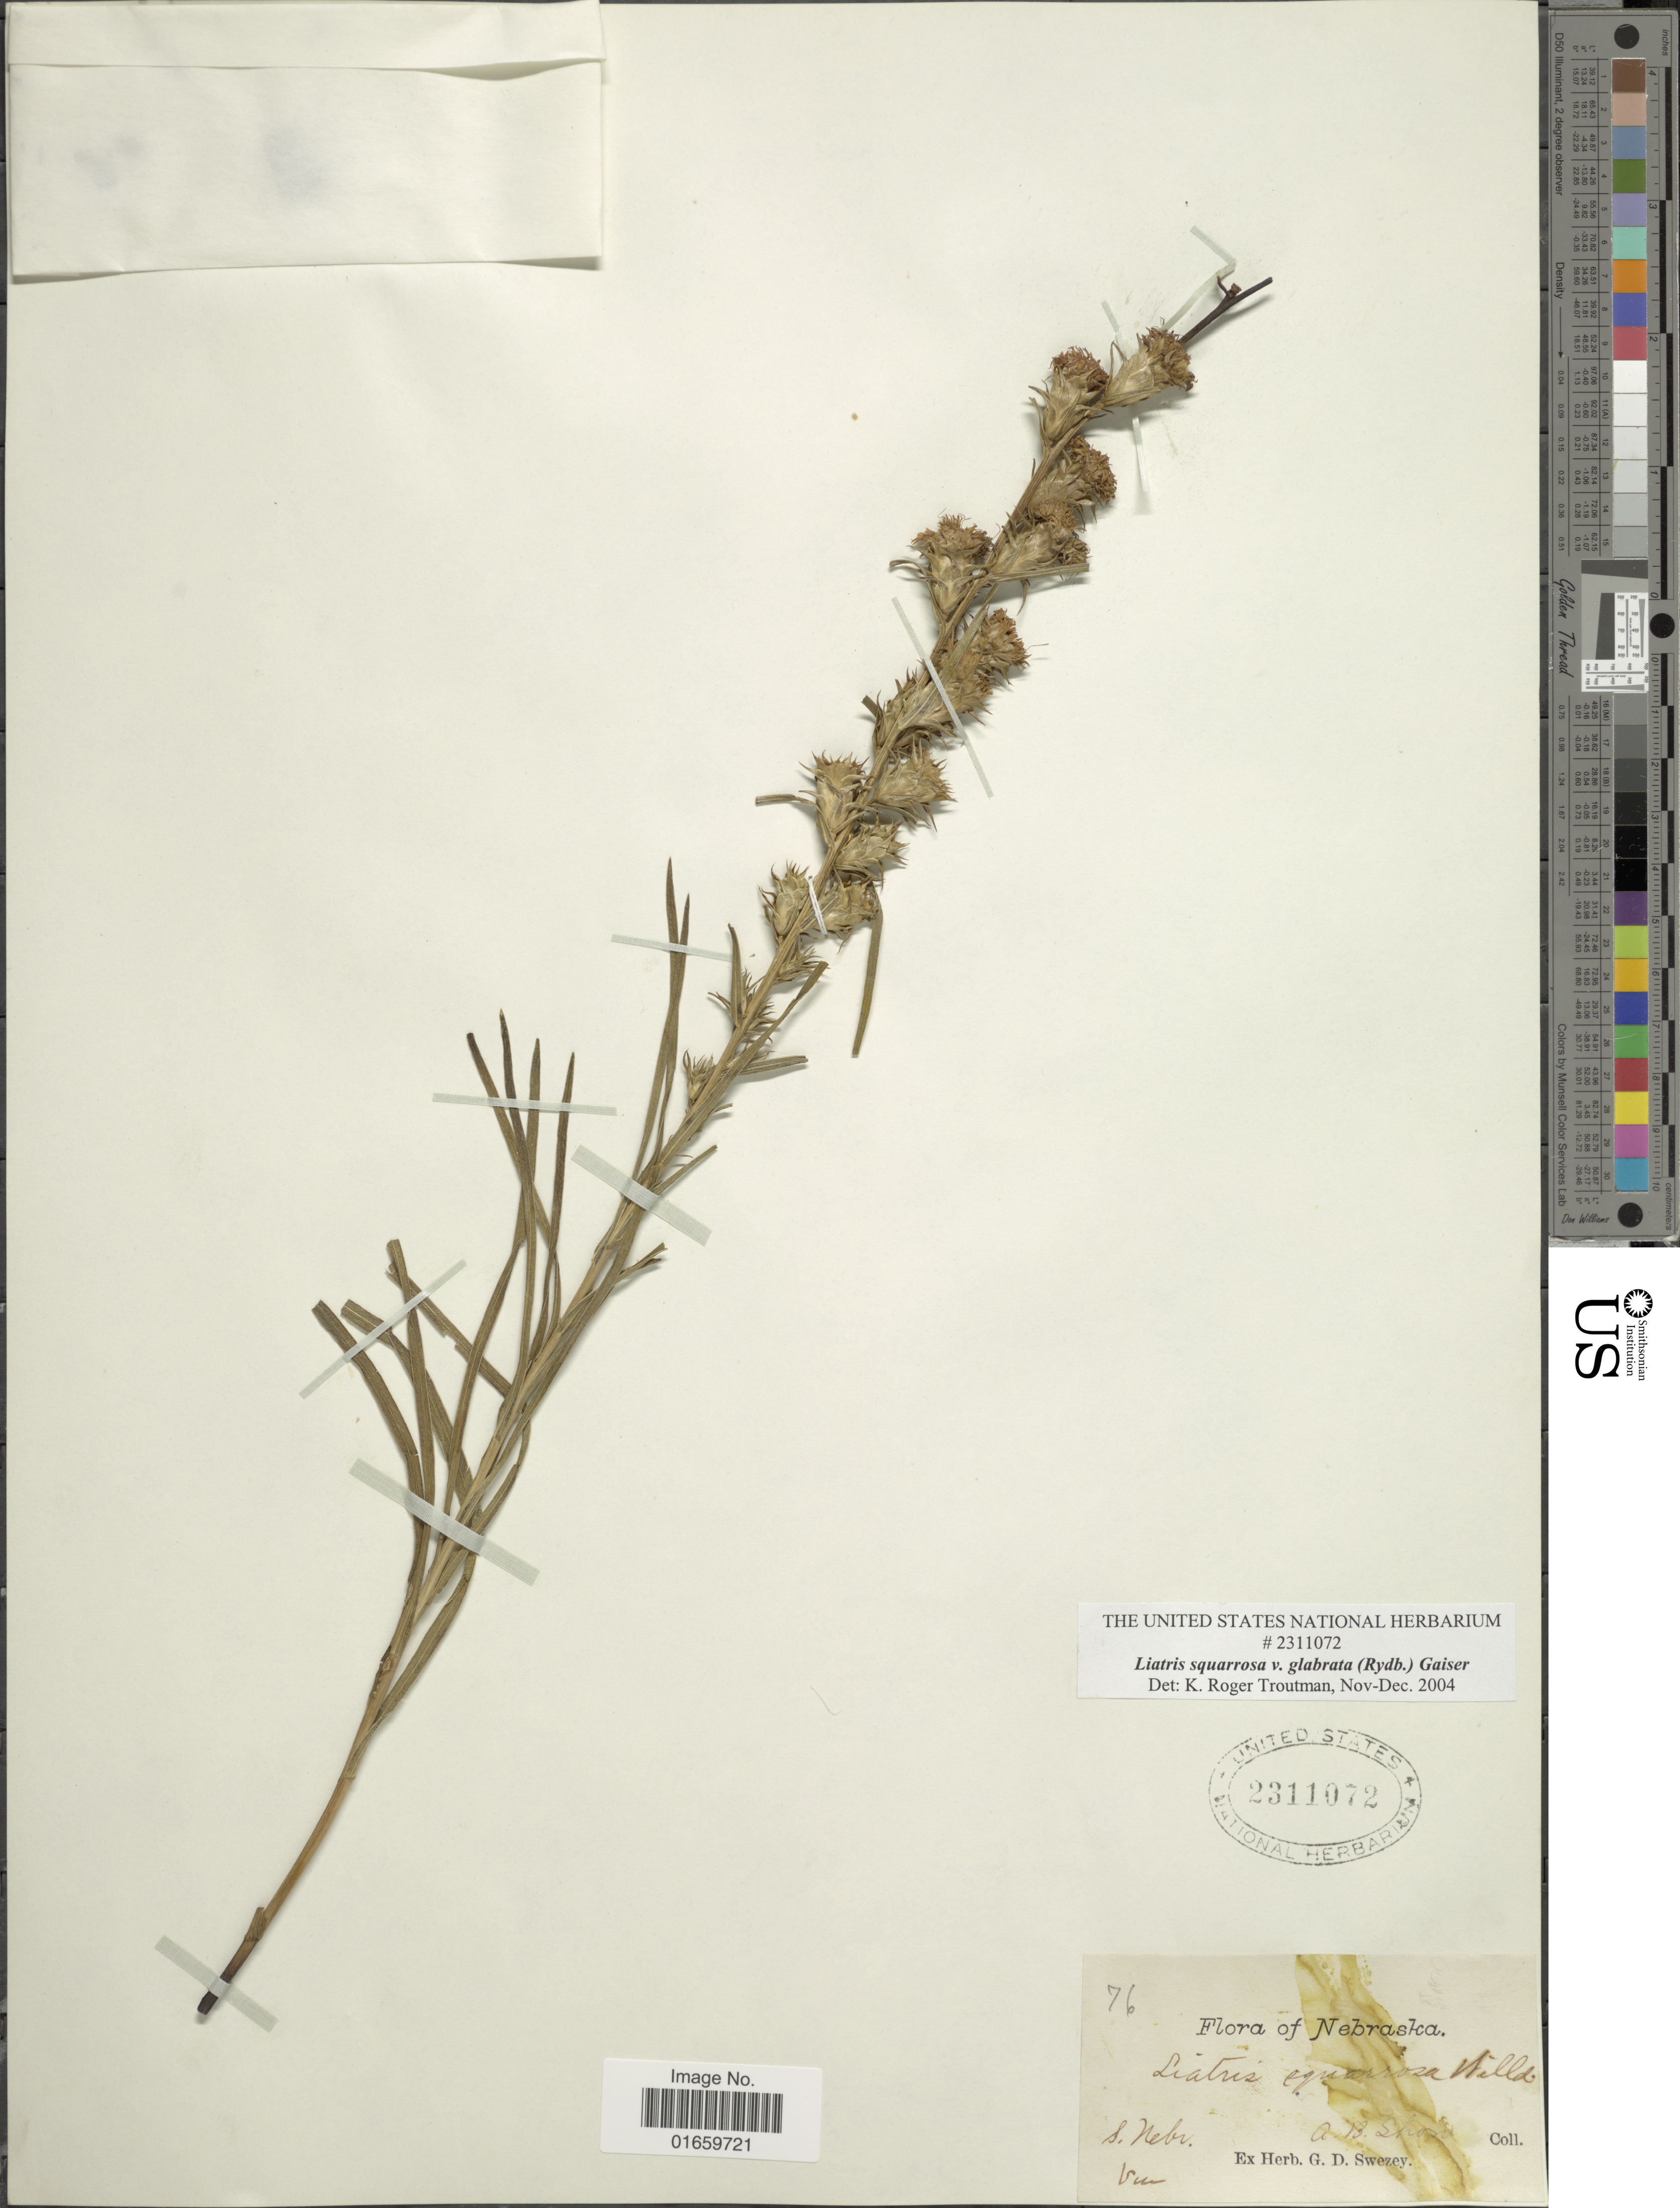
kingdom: Plantae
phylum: Tracheophyta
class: Magnoliopsida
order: Asterales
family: Asteraceae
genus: Liatris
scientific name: Liatris squarrosa var. glabrata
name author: (Rydb.) Gaiser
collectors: A. Shon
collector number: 76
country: United States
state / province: Nebraska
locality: S. Nebr.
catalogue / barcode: US 2311072